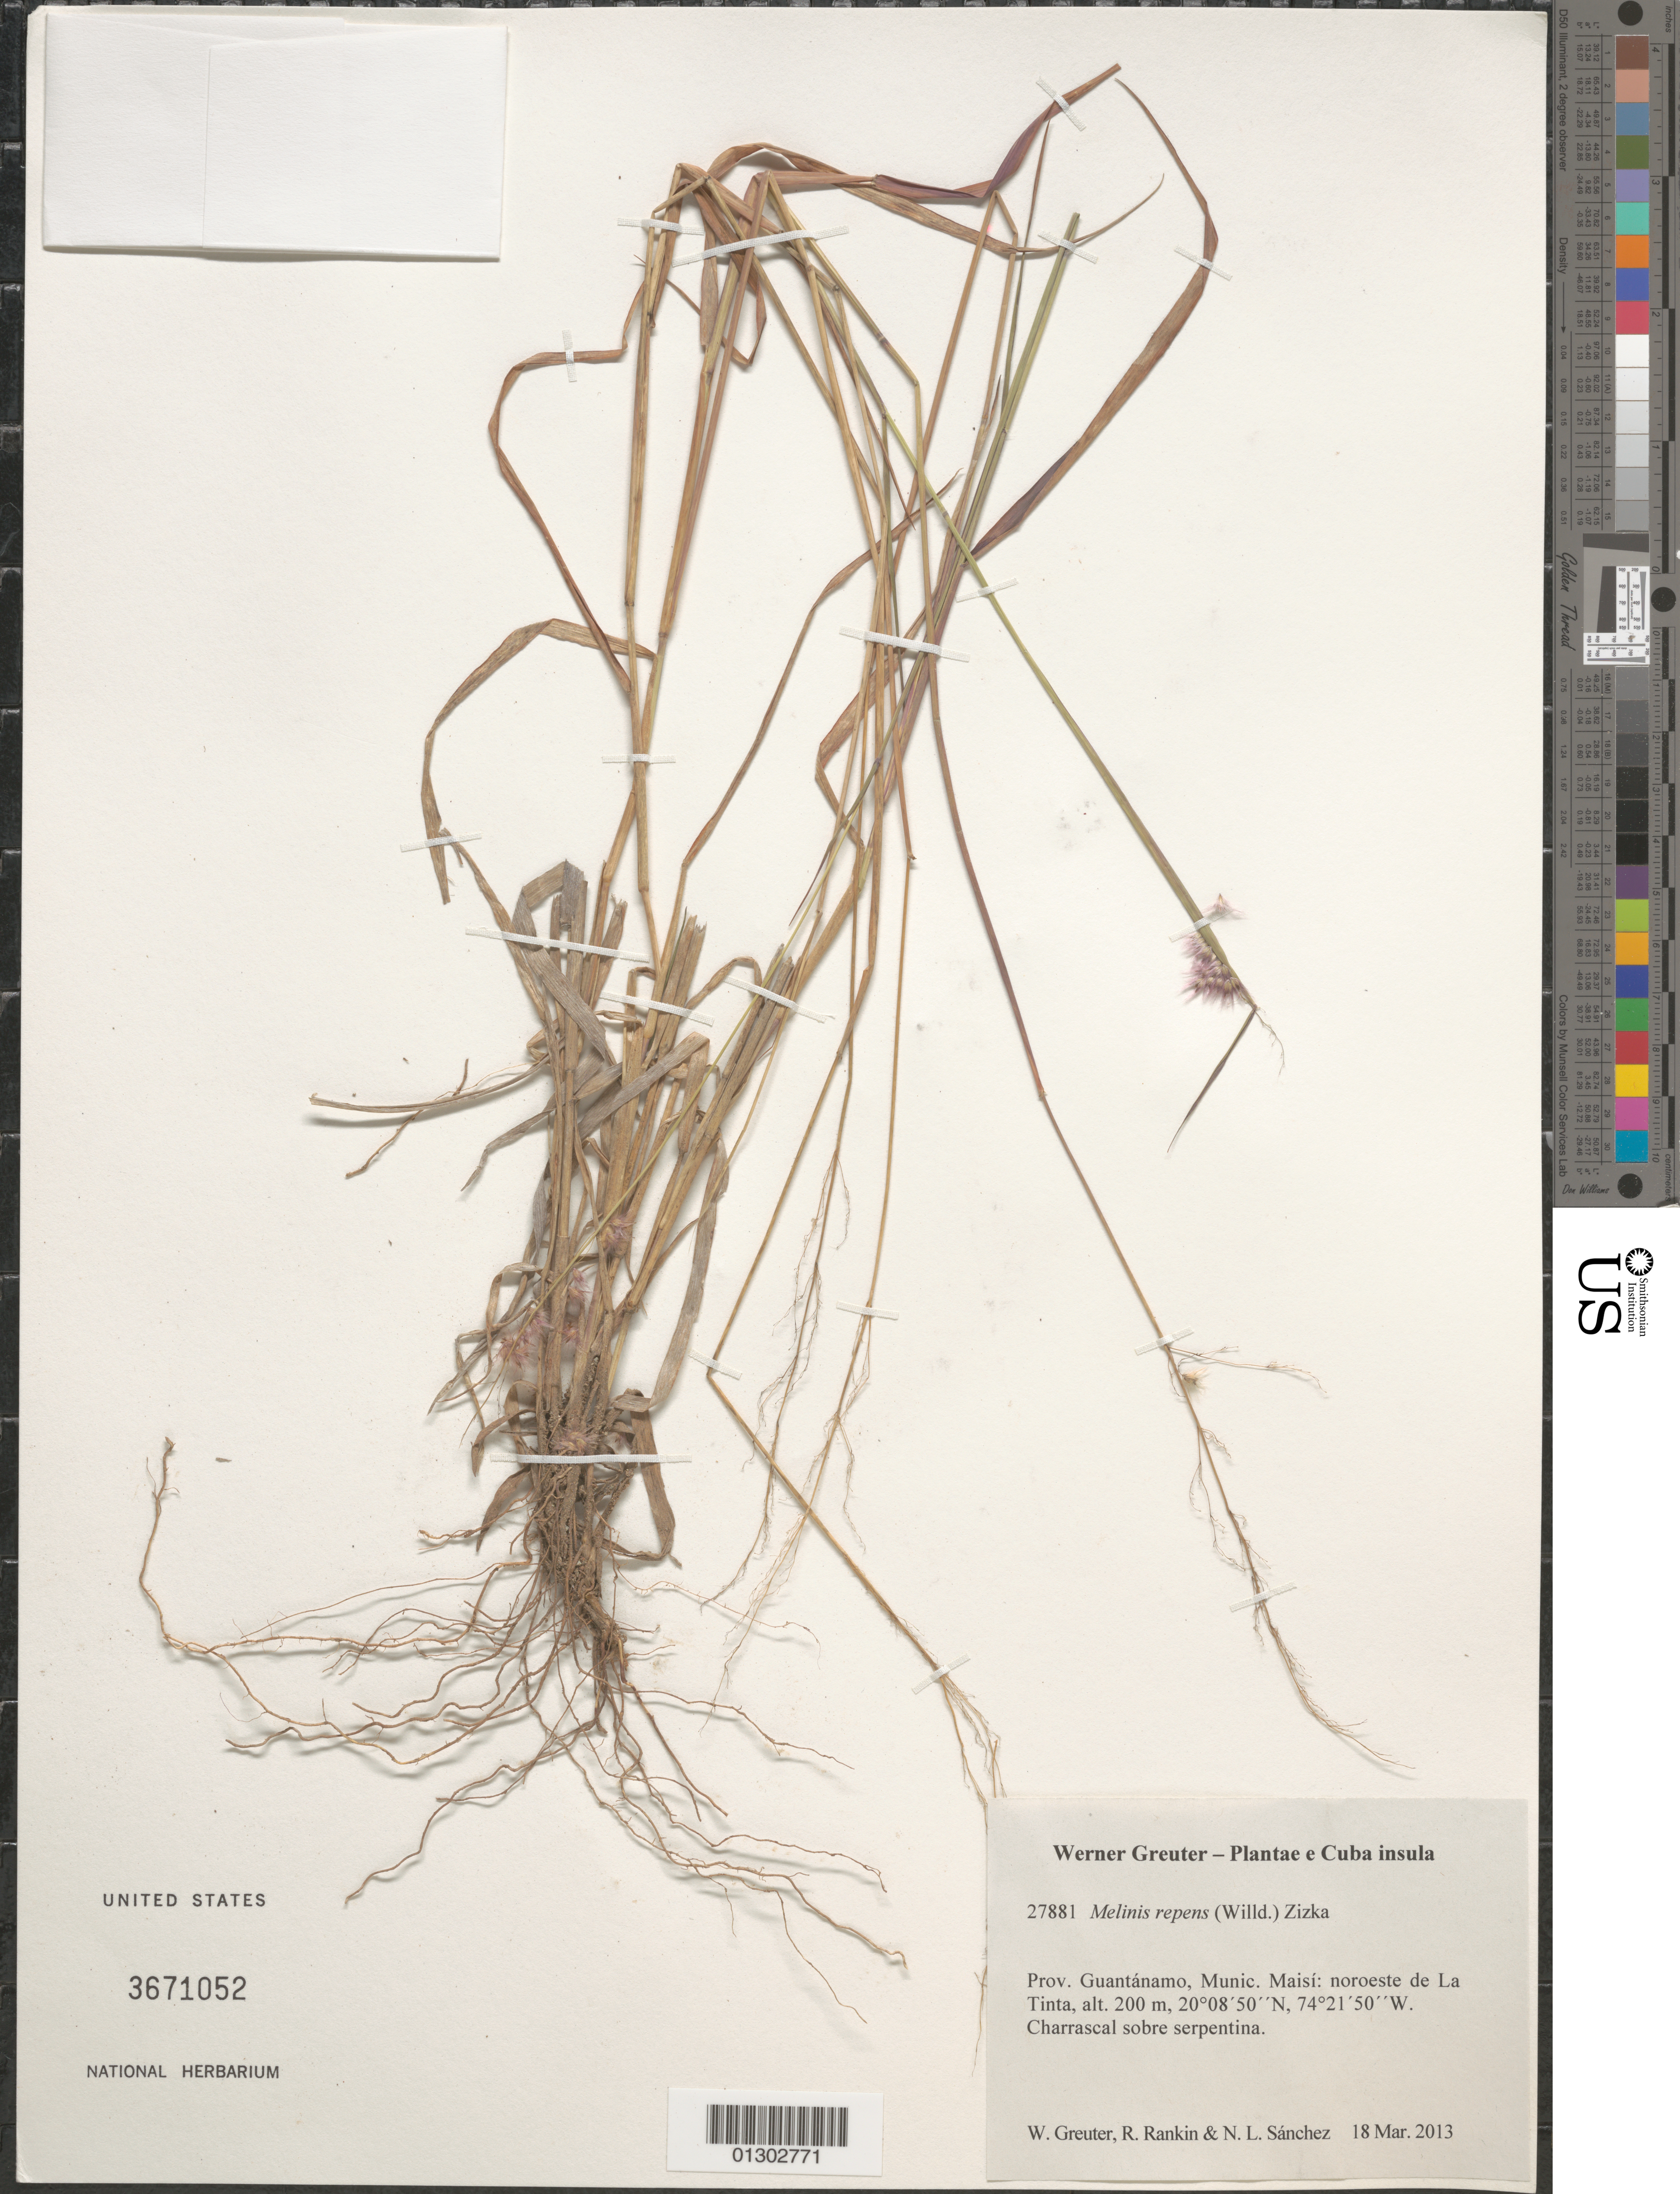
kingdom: Plantae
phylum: Tracheophyta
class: Liliopsida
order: Poales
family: Poaceae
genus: Melinis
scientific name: Melinis repens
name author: (Willd.) Zizka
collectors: W. R. Greuter, R. Rankin Rodriguez & N. Sanchez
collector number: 27881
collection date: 2013-03-18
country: Cuba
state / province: Guantanamo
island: Cuba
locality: Munic. Maisí, noroeste de La Tinta.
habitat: Charrascal sobre serpentina.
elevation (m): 200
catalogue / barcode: US 3671052